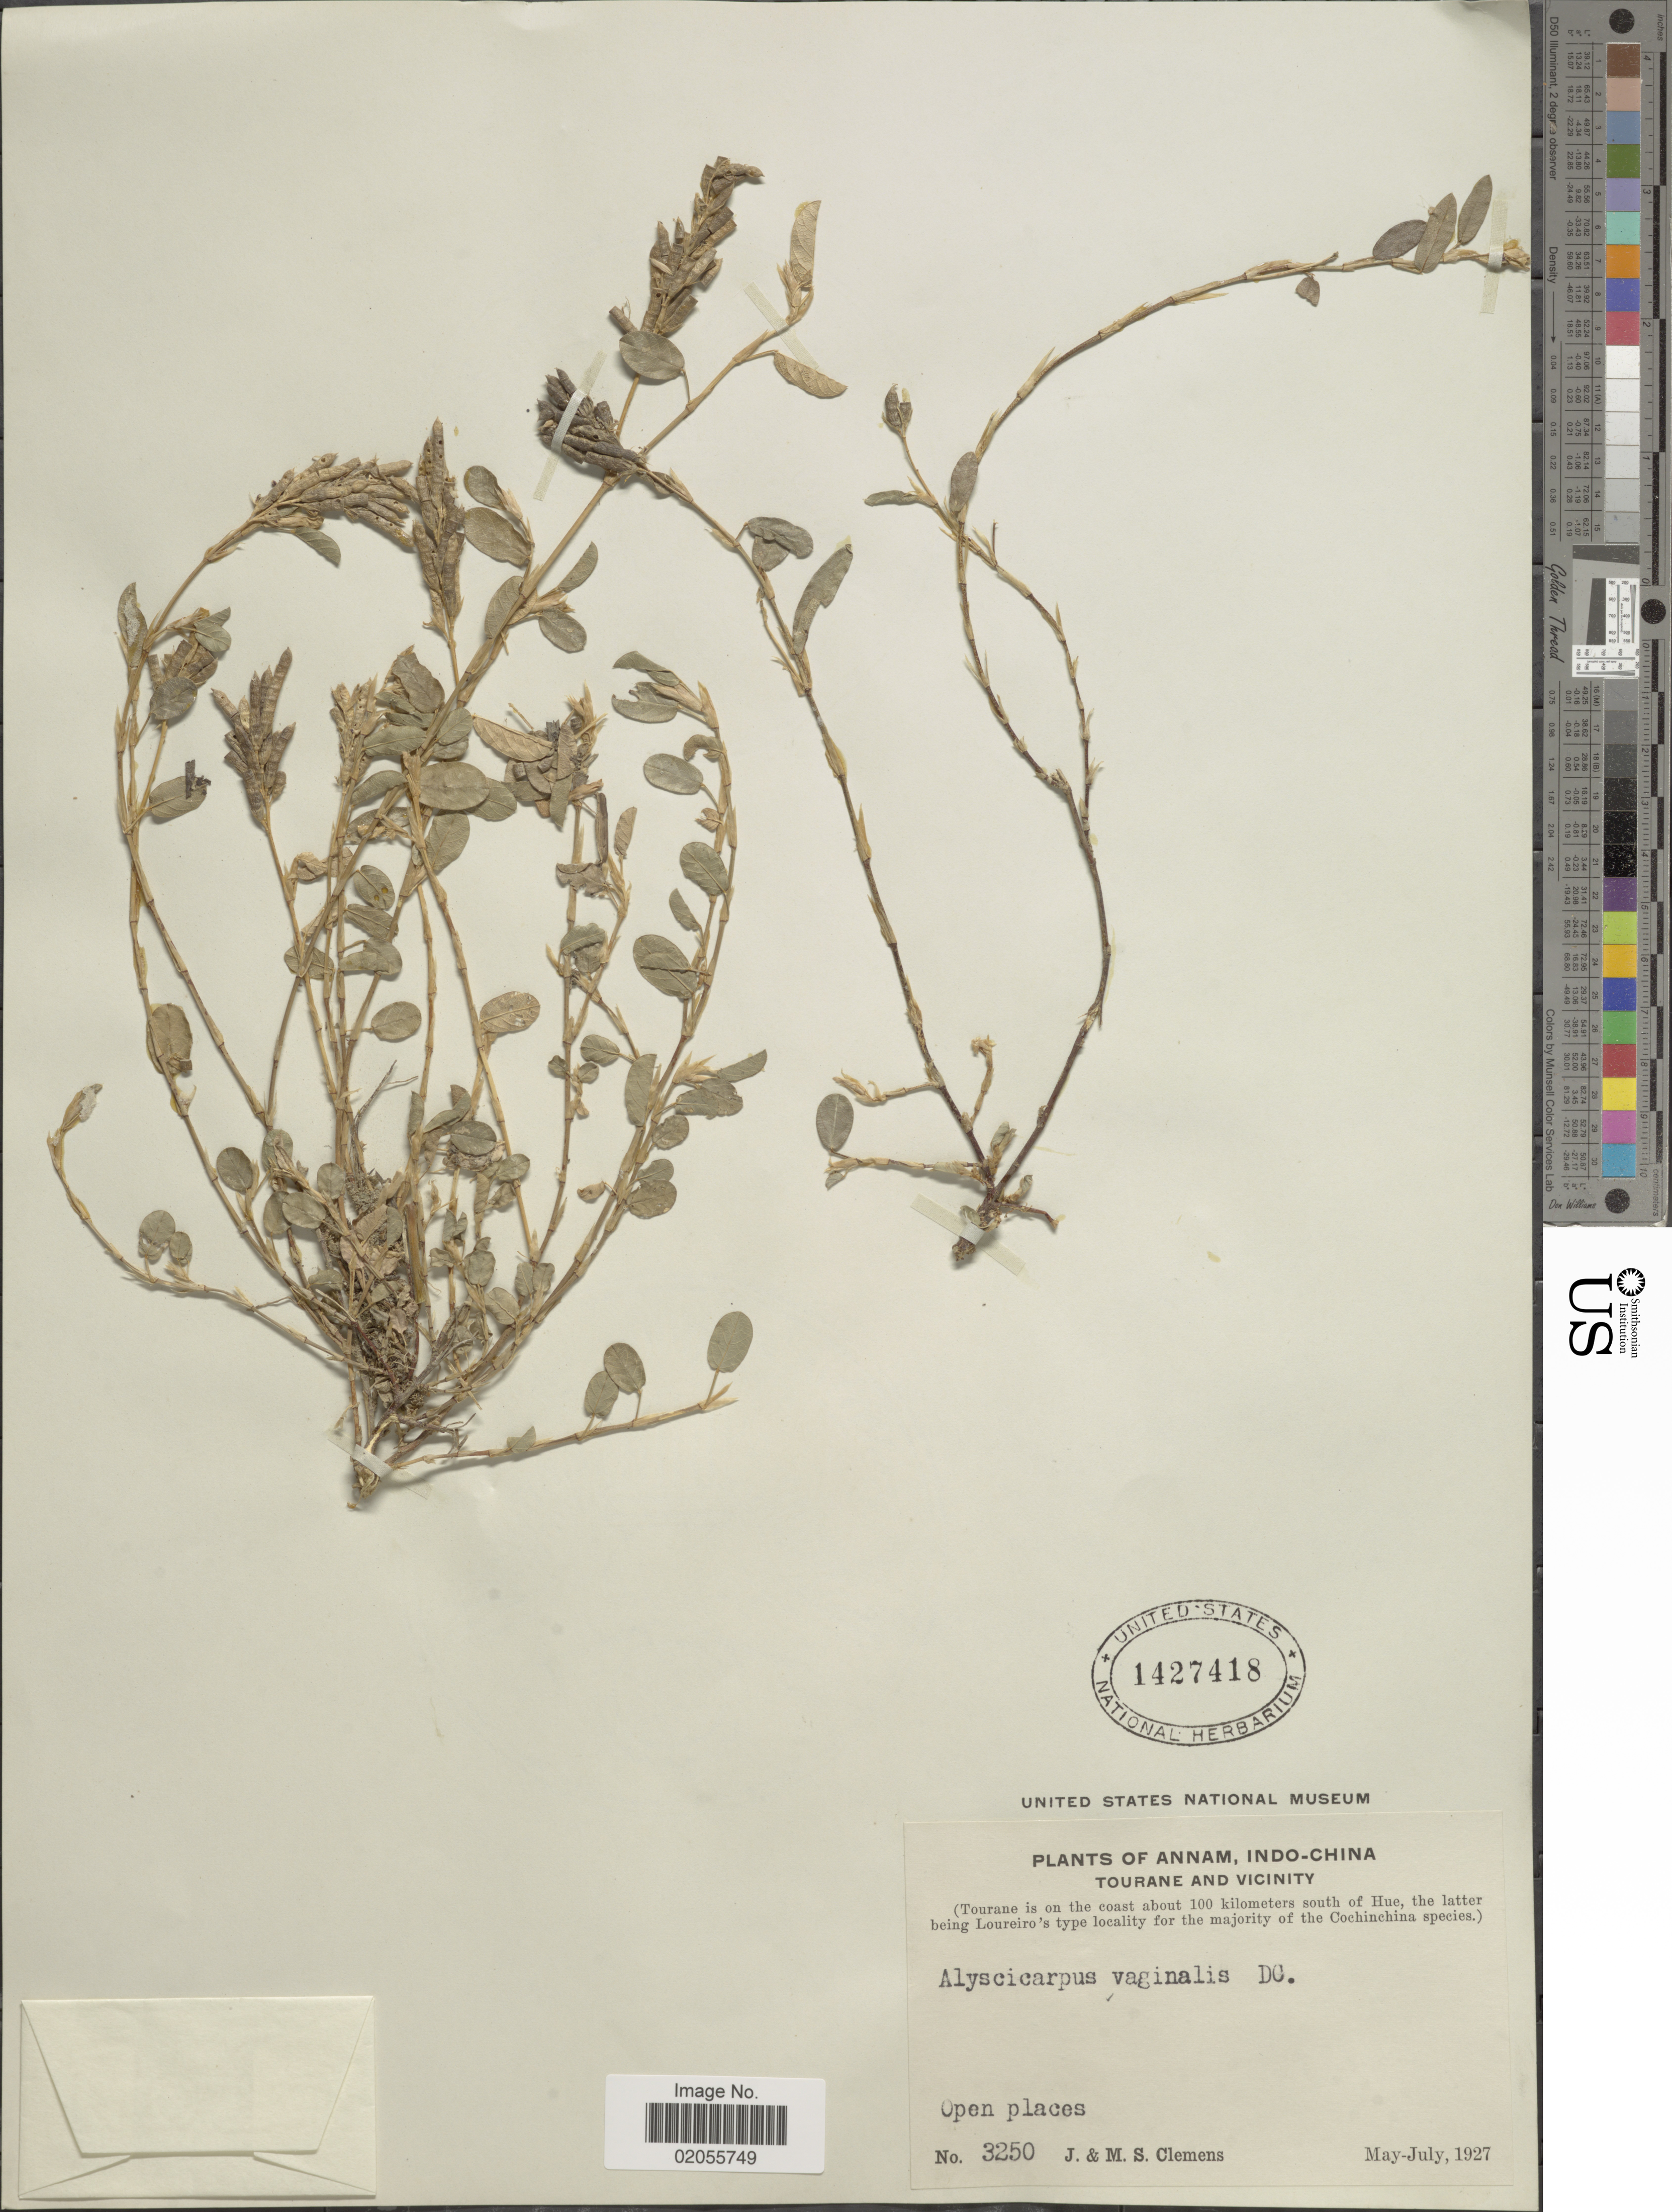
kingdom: Plantae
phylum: Tracheophyta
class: Magnoliopsida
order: Fabales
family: Fabaceae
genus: Alysicarpus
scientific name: Alysicarpus vaginalis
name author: (L.) DC.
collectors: J. Clemens & M. S. Clemens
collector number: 3250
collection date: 1927-05/1927-07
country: Vietnam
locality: Annam, Indo-China, Tourane and Vicinity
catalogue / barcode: US 1427418